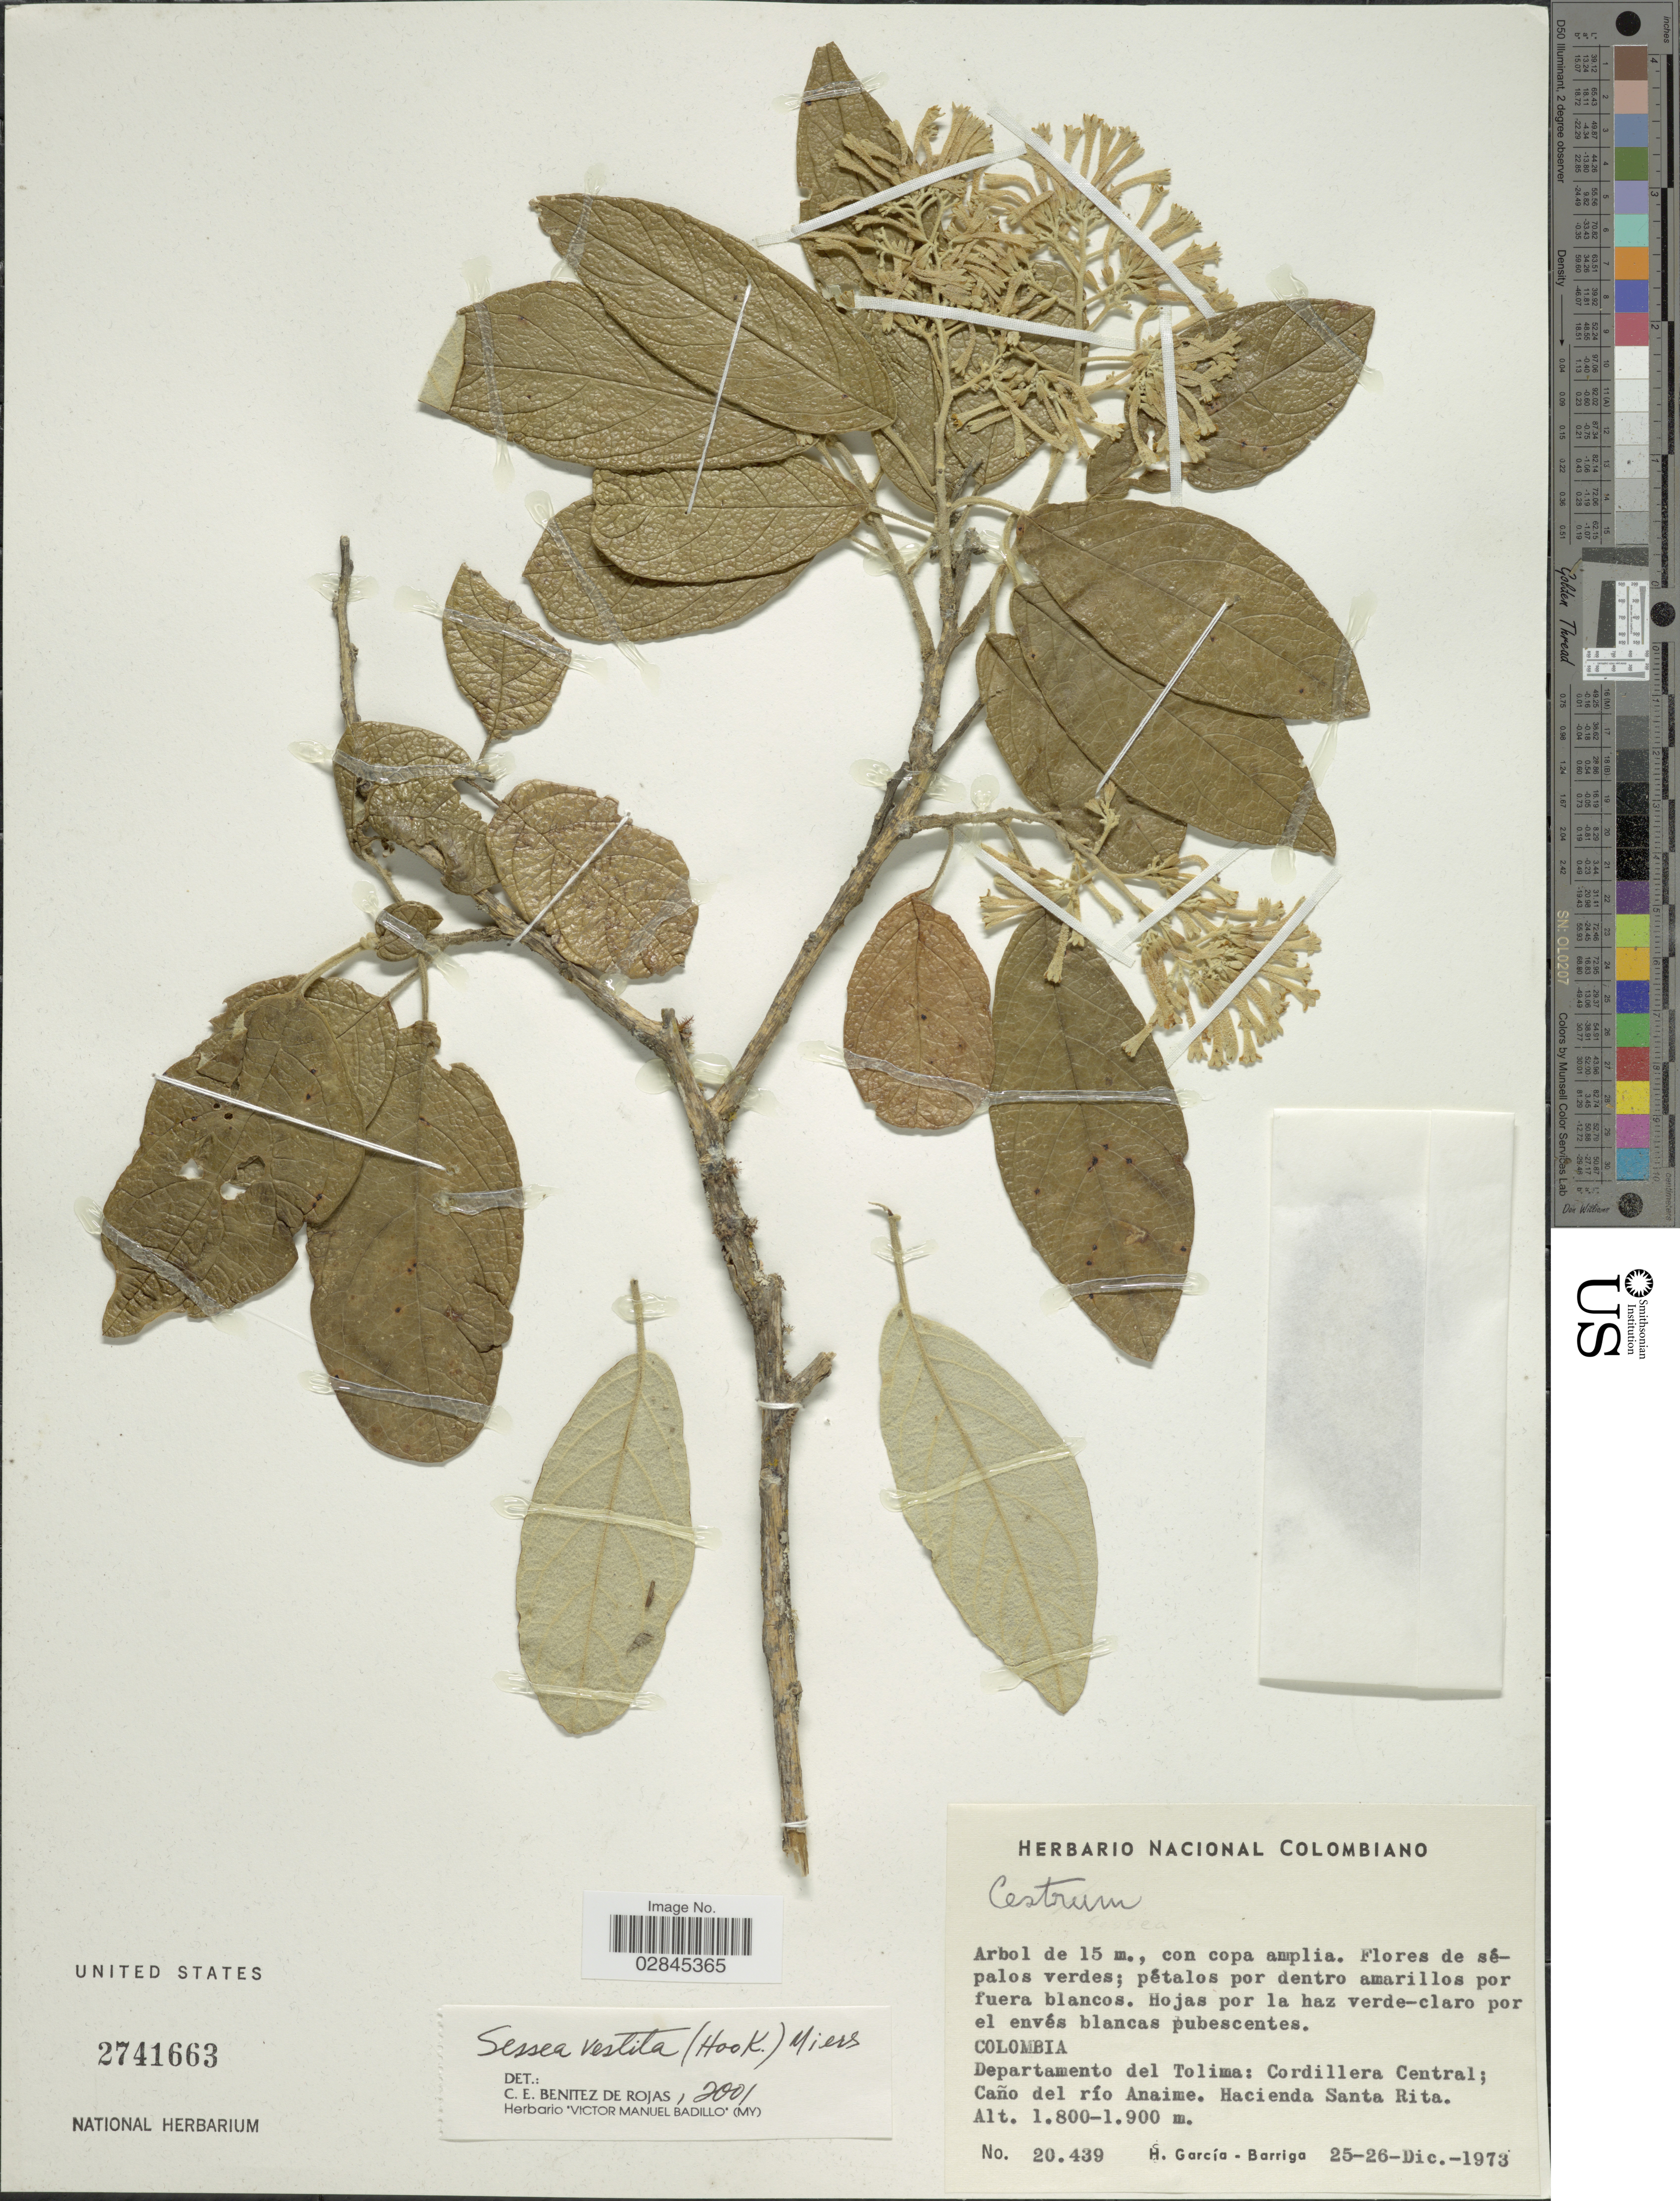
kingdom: Plantae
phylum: Tracheophyta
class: Magnoliopsida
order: Solanales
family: Solanaceae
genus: Cestrum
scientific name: Cestrum vestitum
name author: Hook.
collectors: H. García Barriga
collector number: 20439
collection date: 1973-12-25/1973-12-26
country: Colombia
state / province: Tolima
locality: Departamento del Tolima: Cordillera Central; Caño el río Anaime. Hacienda Santa Rita.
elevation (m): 1800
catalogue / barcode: US 2741663